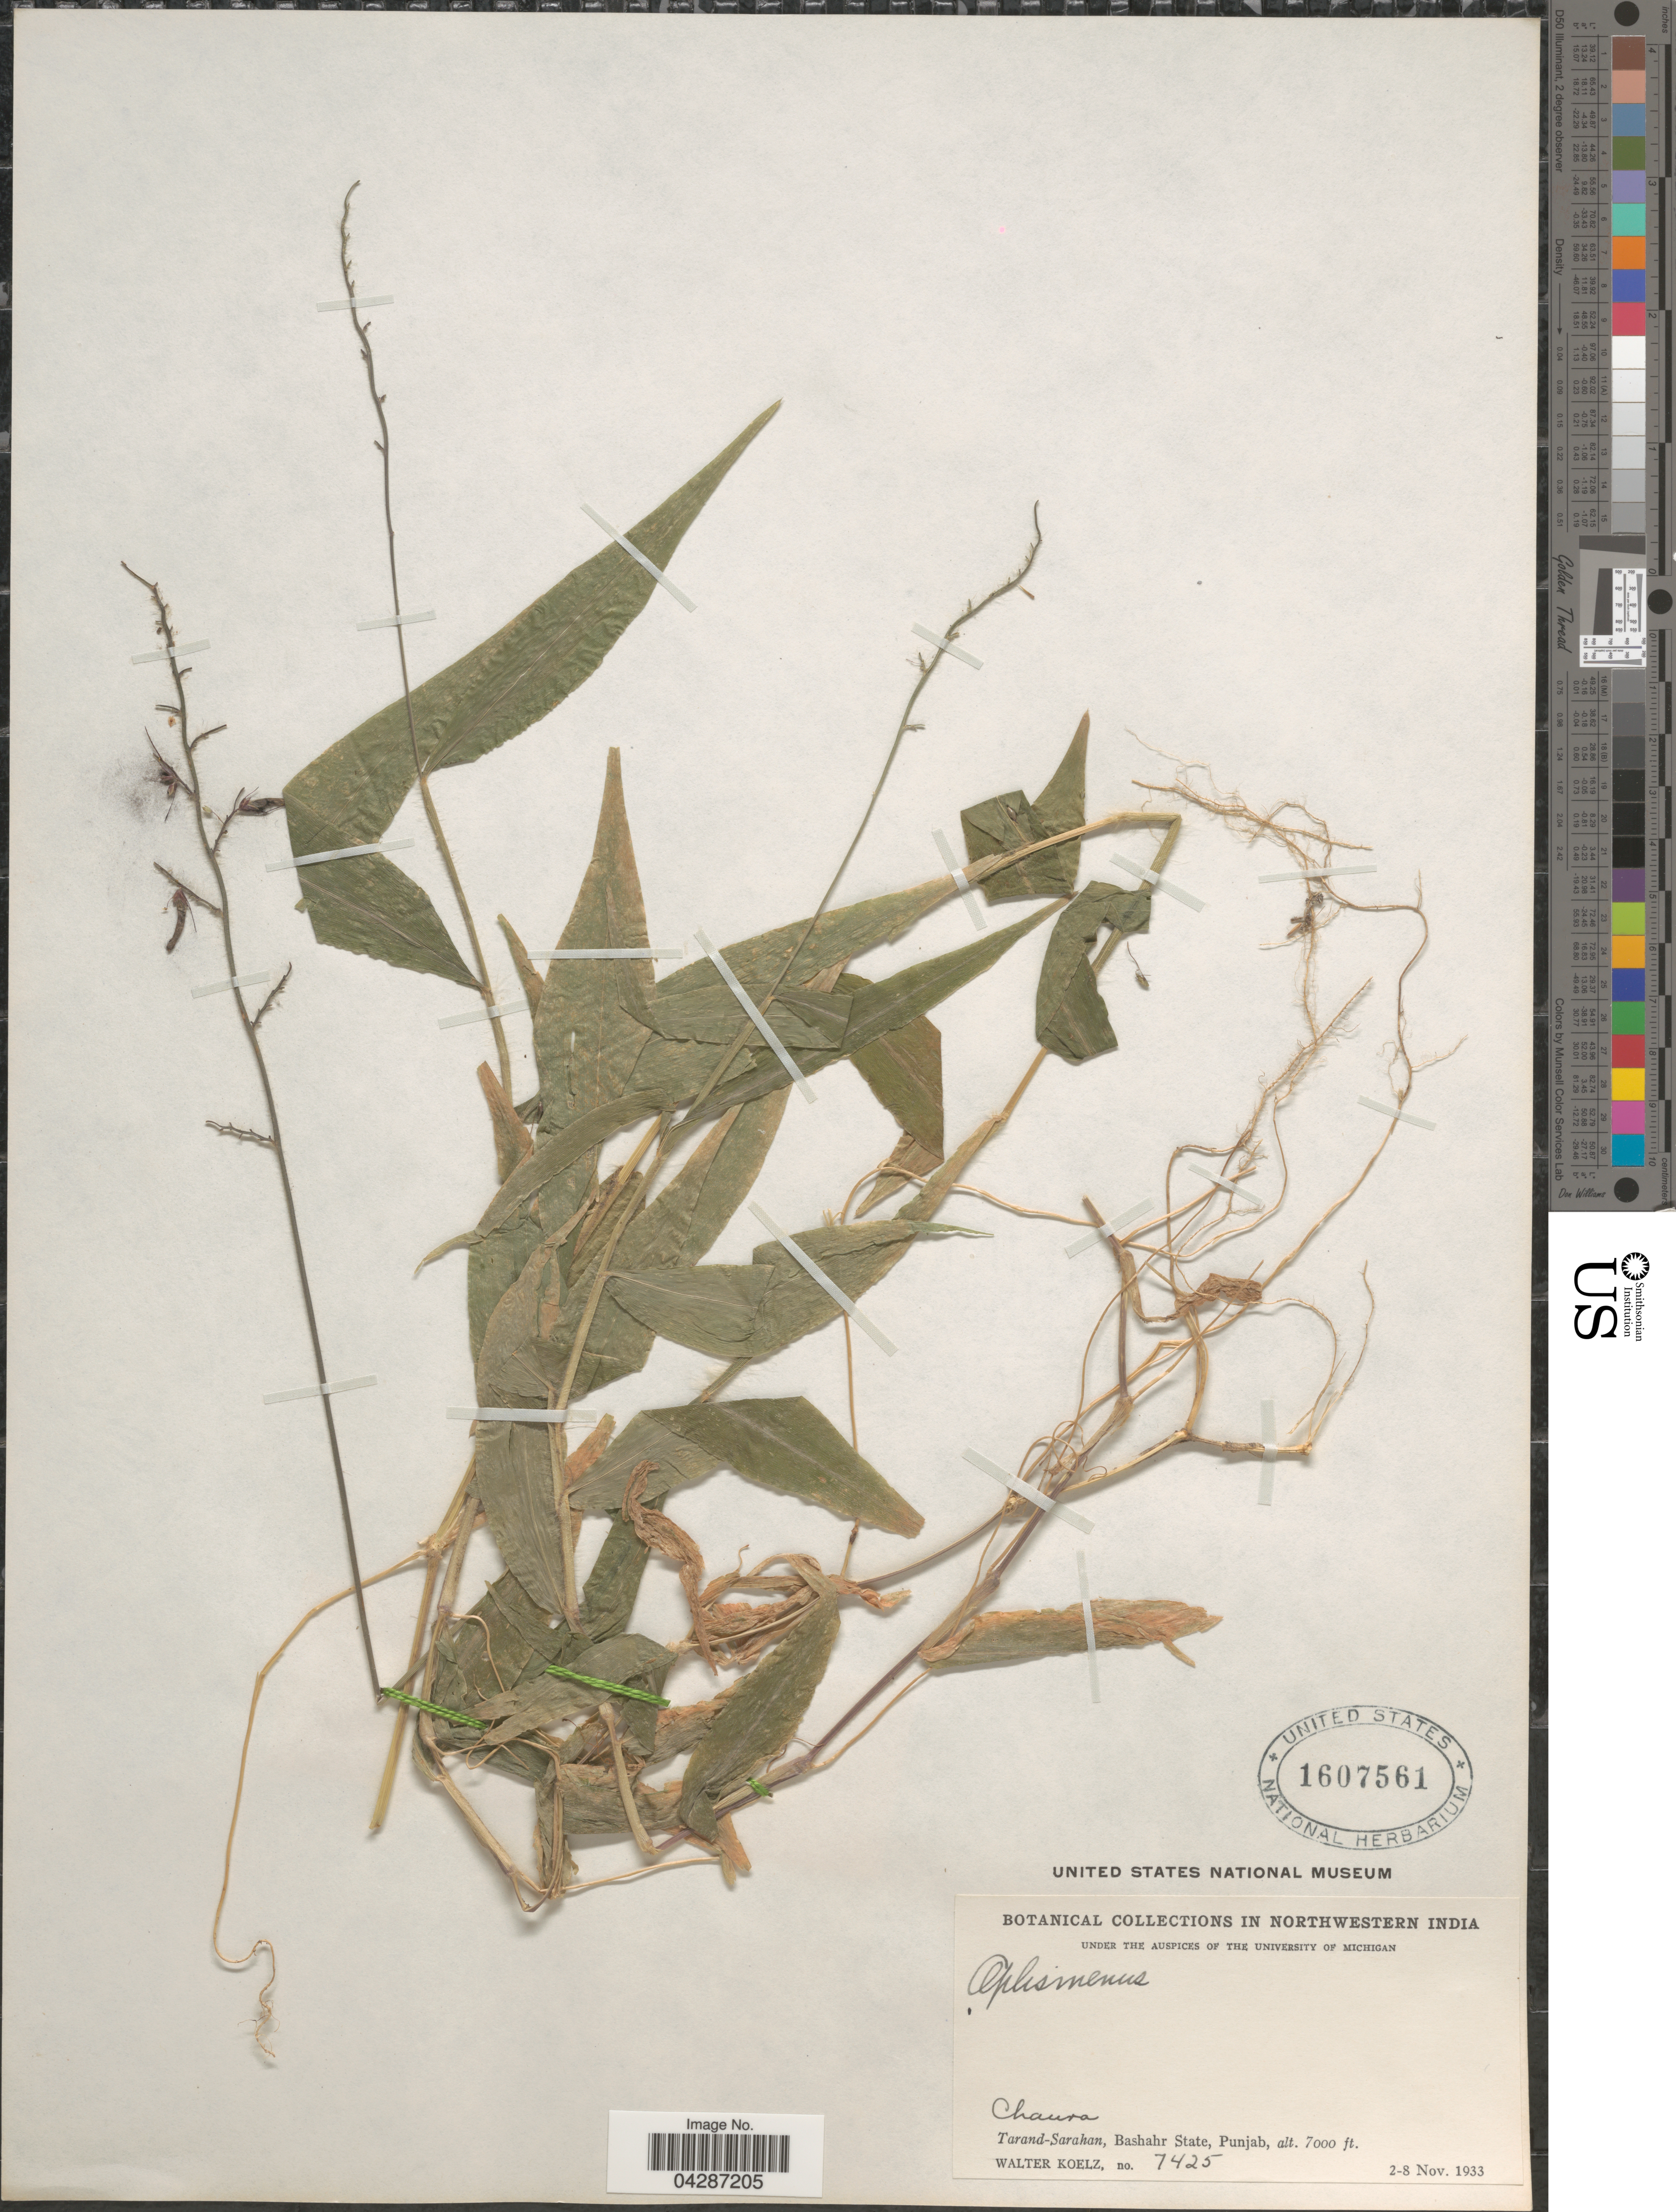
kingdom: Plantae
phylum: Tracheophyta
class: Liliopsida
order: Poales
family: Poaceae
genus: Oplismenus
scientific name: Oplismenus compositus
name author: (L.) P. Beauv.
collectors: W. N. Koelz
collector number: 7425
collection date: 1933-11-02/1933-11-08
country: India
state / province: Punjab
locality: Northwestern India. Chaura. Tarand-Sarahan, Bashahr State.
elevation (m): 2134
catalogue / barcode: US 1607561